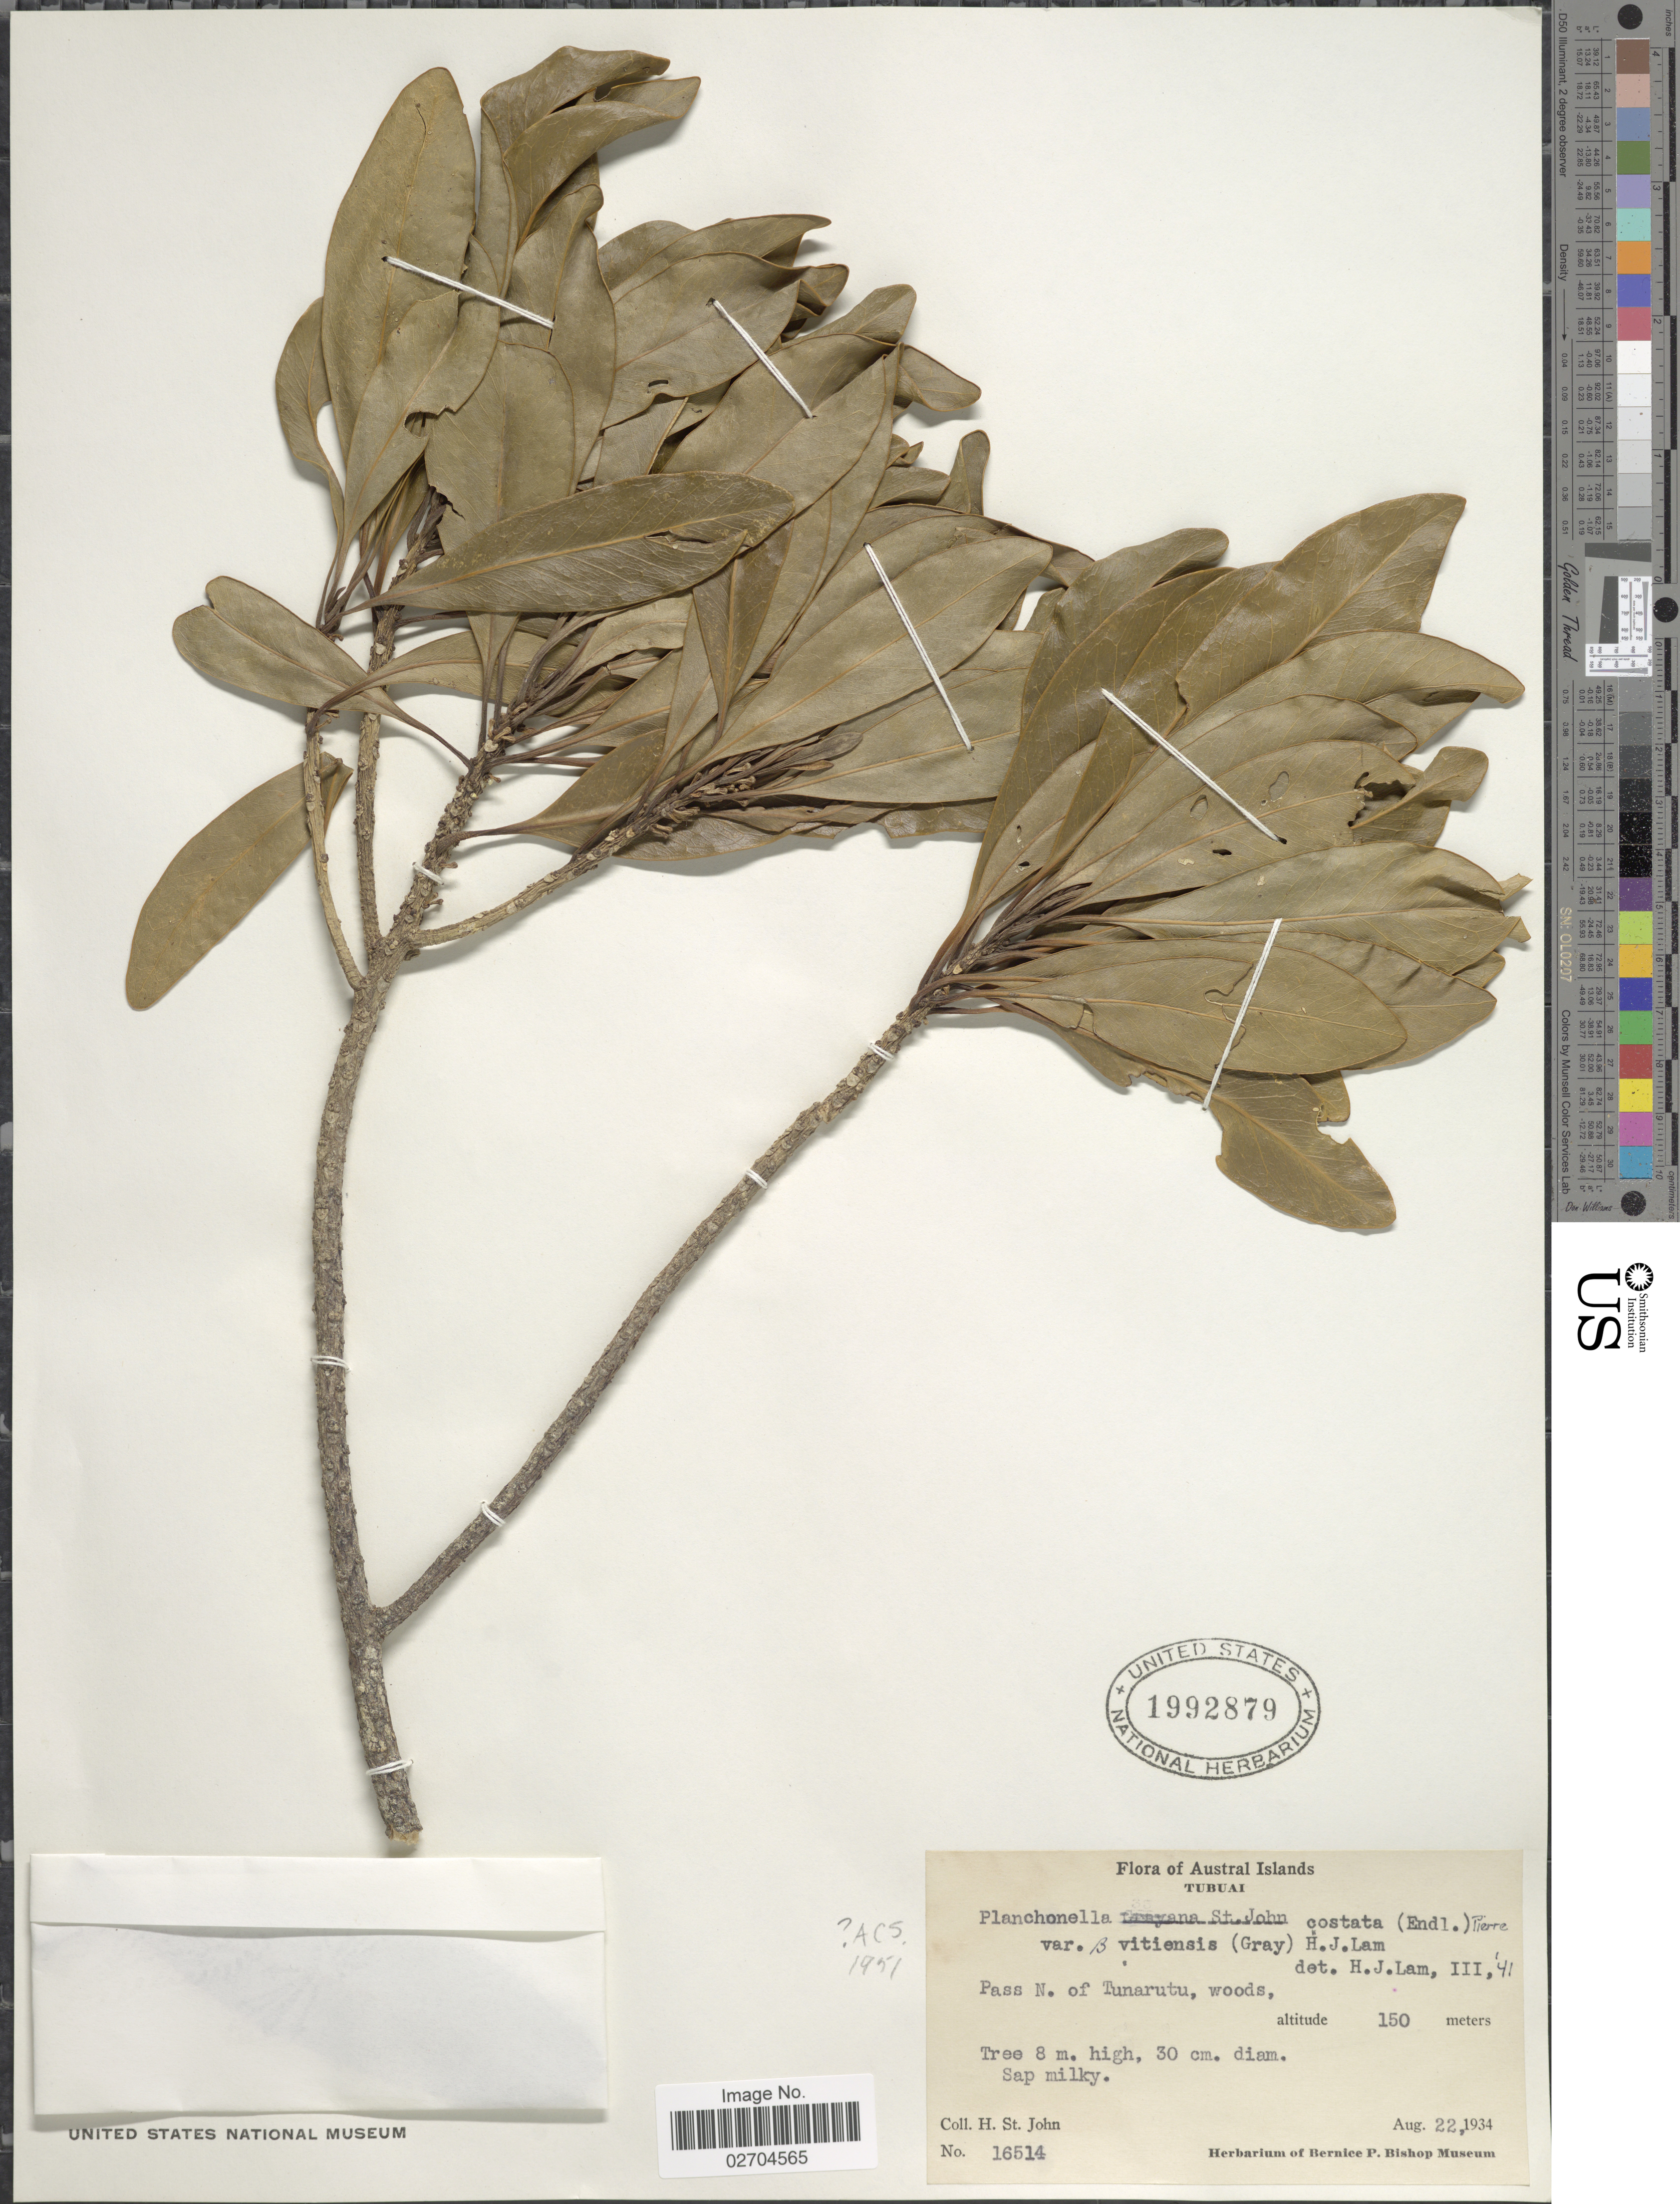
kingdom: Plantae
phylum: Tracheophyta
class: Magnoliopsida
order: Ericales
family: Sapotaceae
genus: Planchonella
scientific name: Planchonella costata var. vitiensis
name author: (A. Gray) H.J. Lam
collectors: H. St. John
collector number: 16514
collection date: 1934-08-22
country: French Polynesia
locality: Austral Islands. Tubuai. Pass N. of Tunarutu.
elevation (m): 150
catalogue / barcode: US 1992879